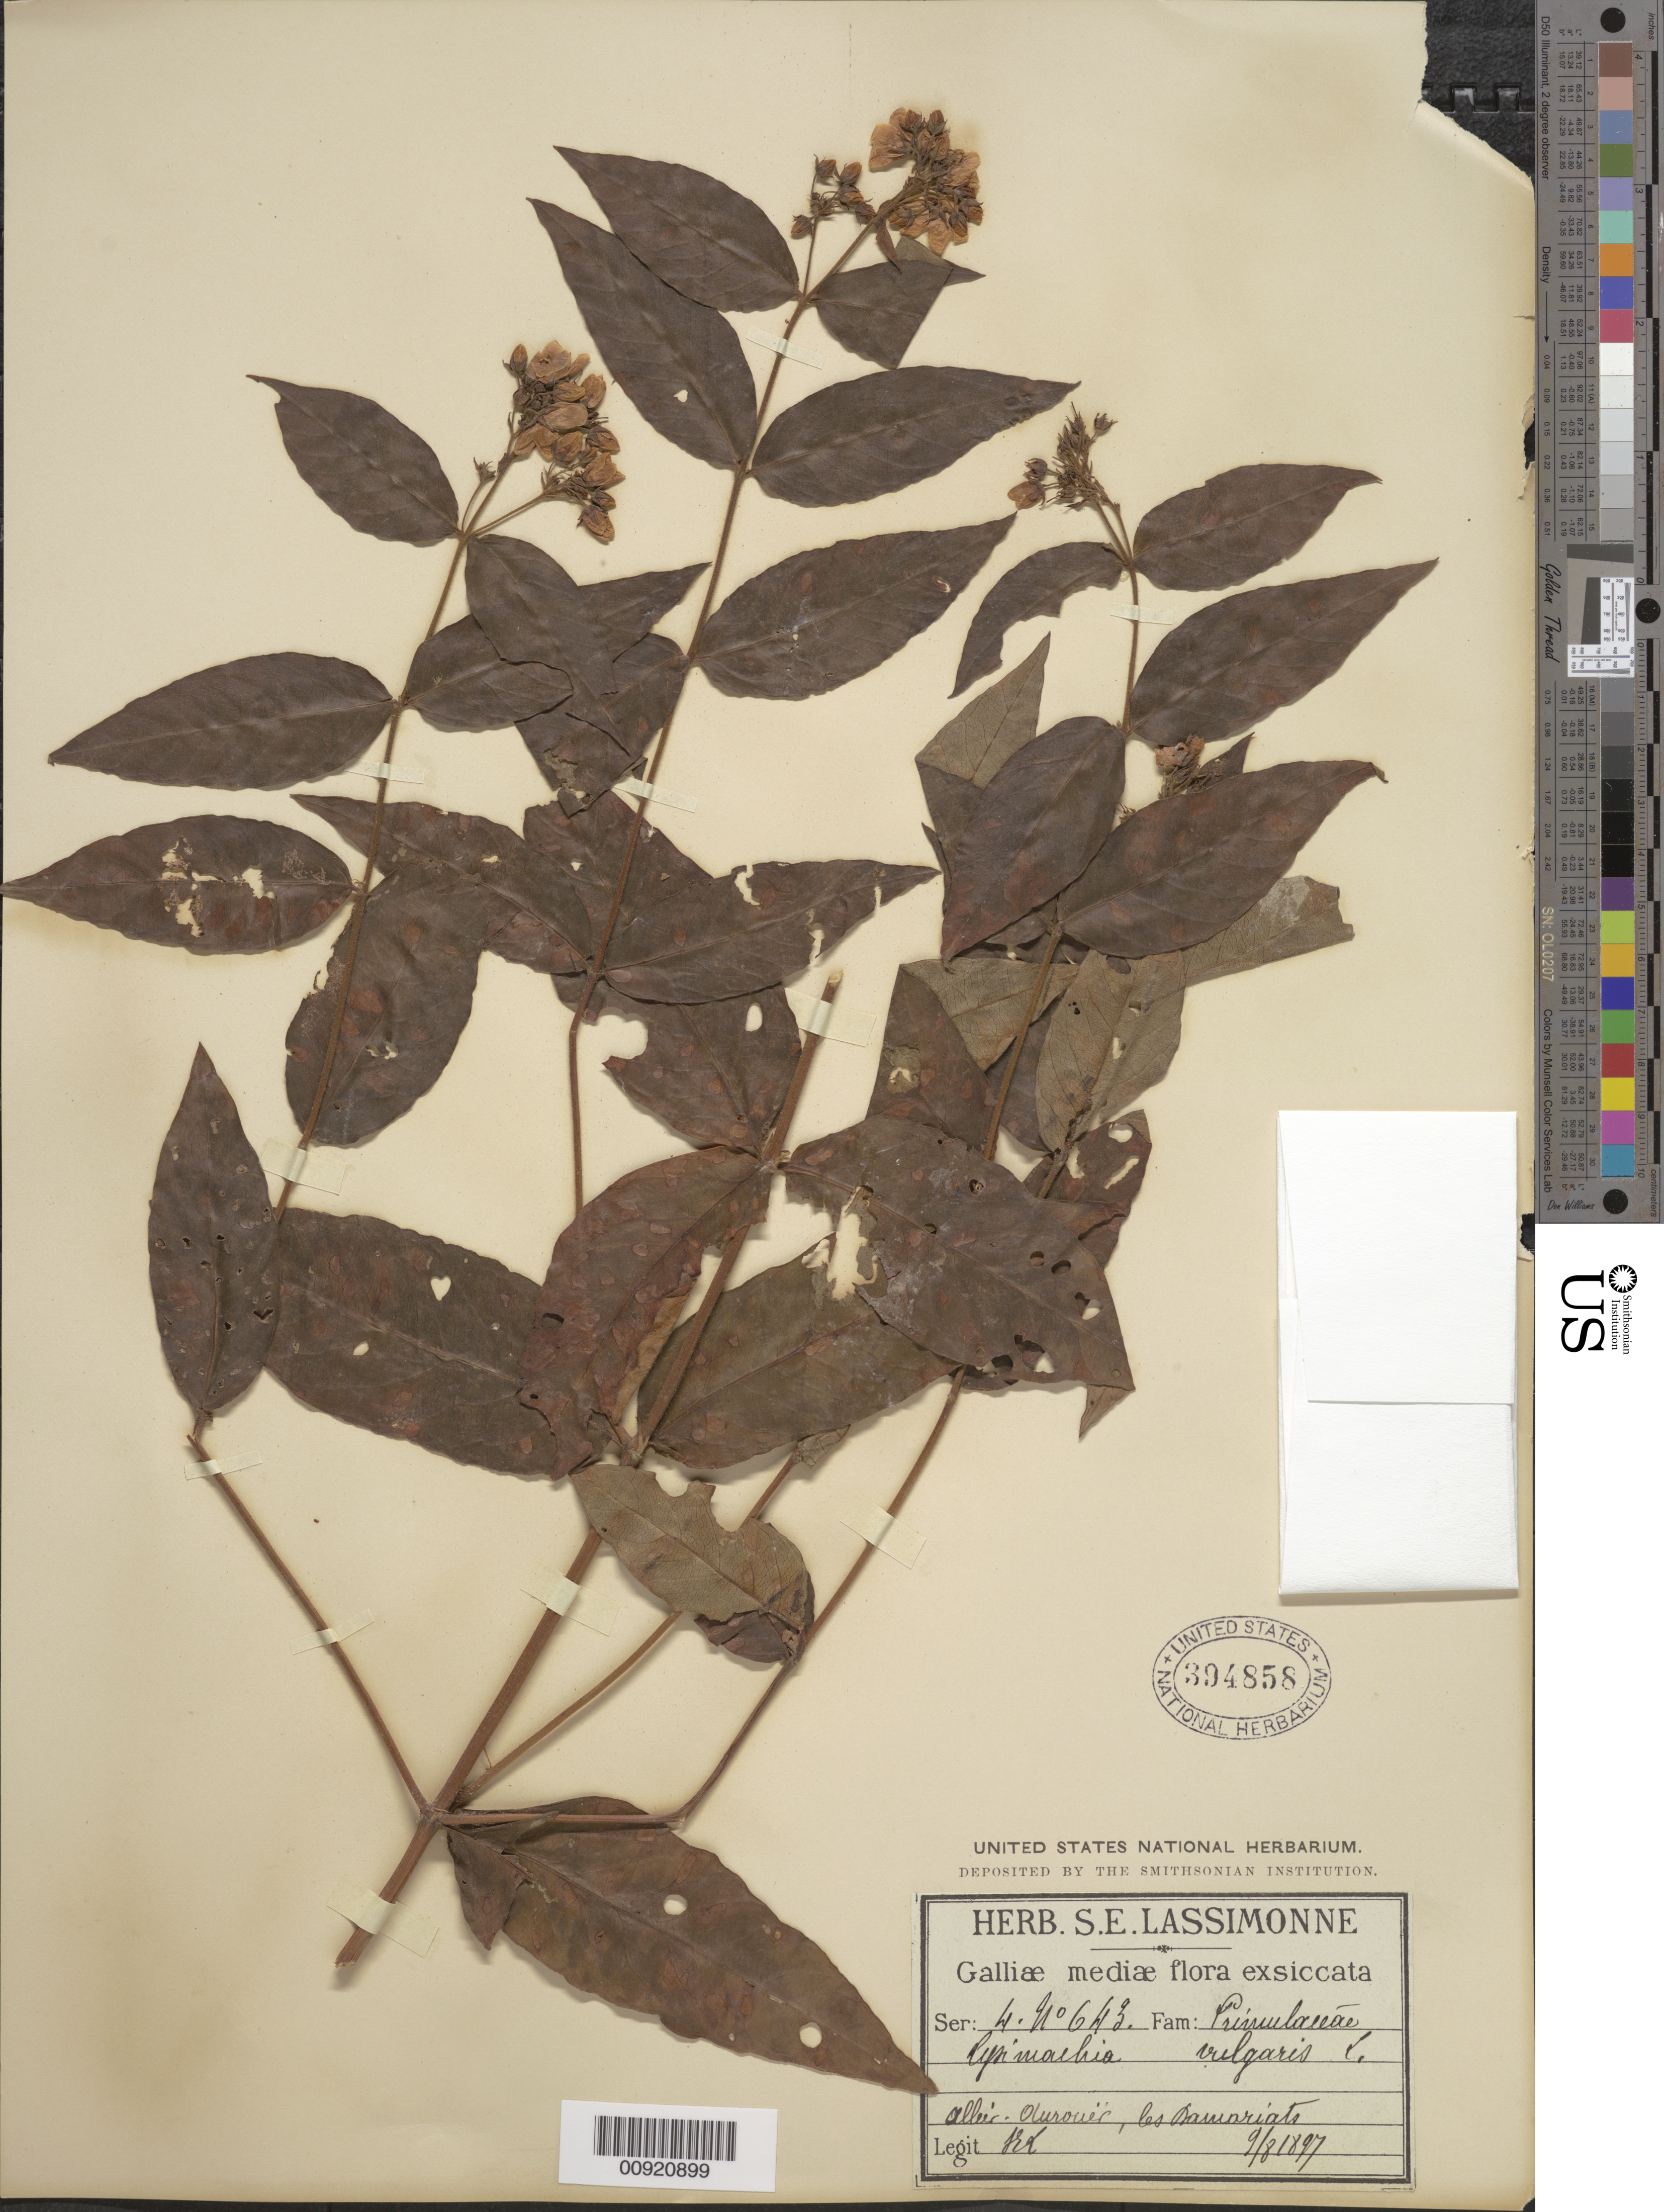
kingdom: Plantae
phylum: Tracheophyta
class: Magnoliopsida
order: Ericales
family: Primulaceae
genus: Lysimachia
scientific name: Lysimachia vulgaris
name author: L.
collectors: L., K.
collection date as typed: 09 Aug 1897 or 08 Sep 1897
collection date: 1897-08-09 or 1897-09-08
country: France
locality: Alleis - Auroues, les [s]awariats.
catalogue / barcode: US 394858